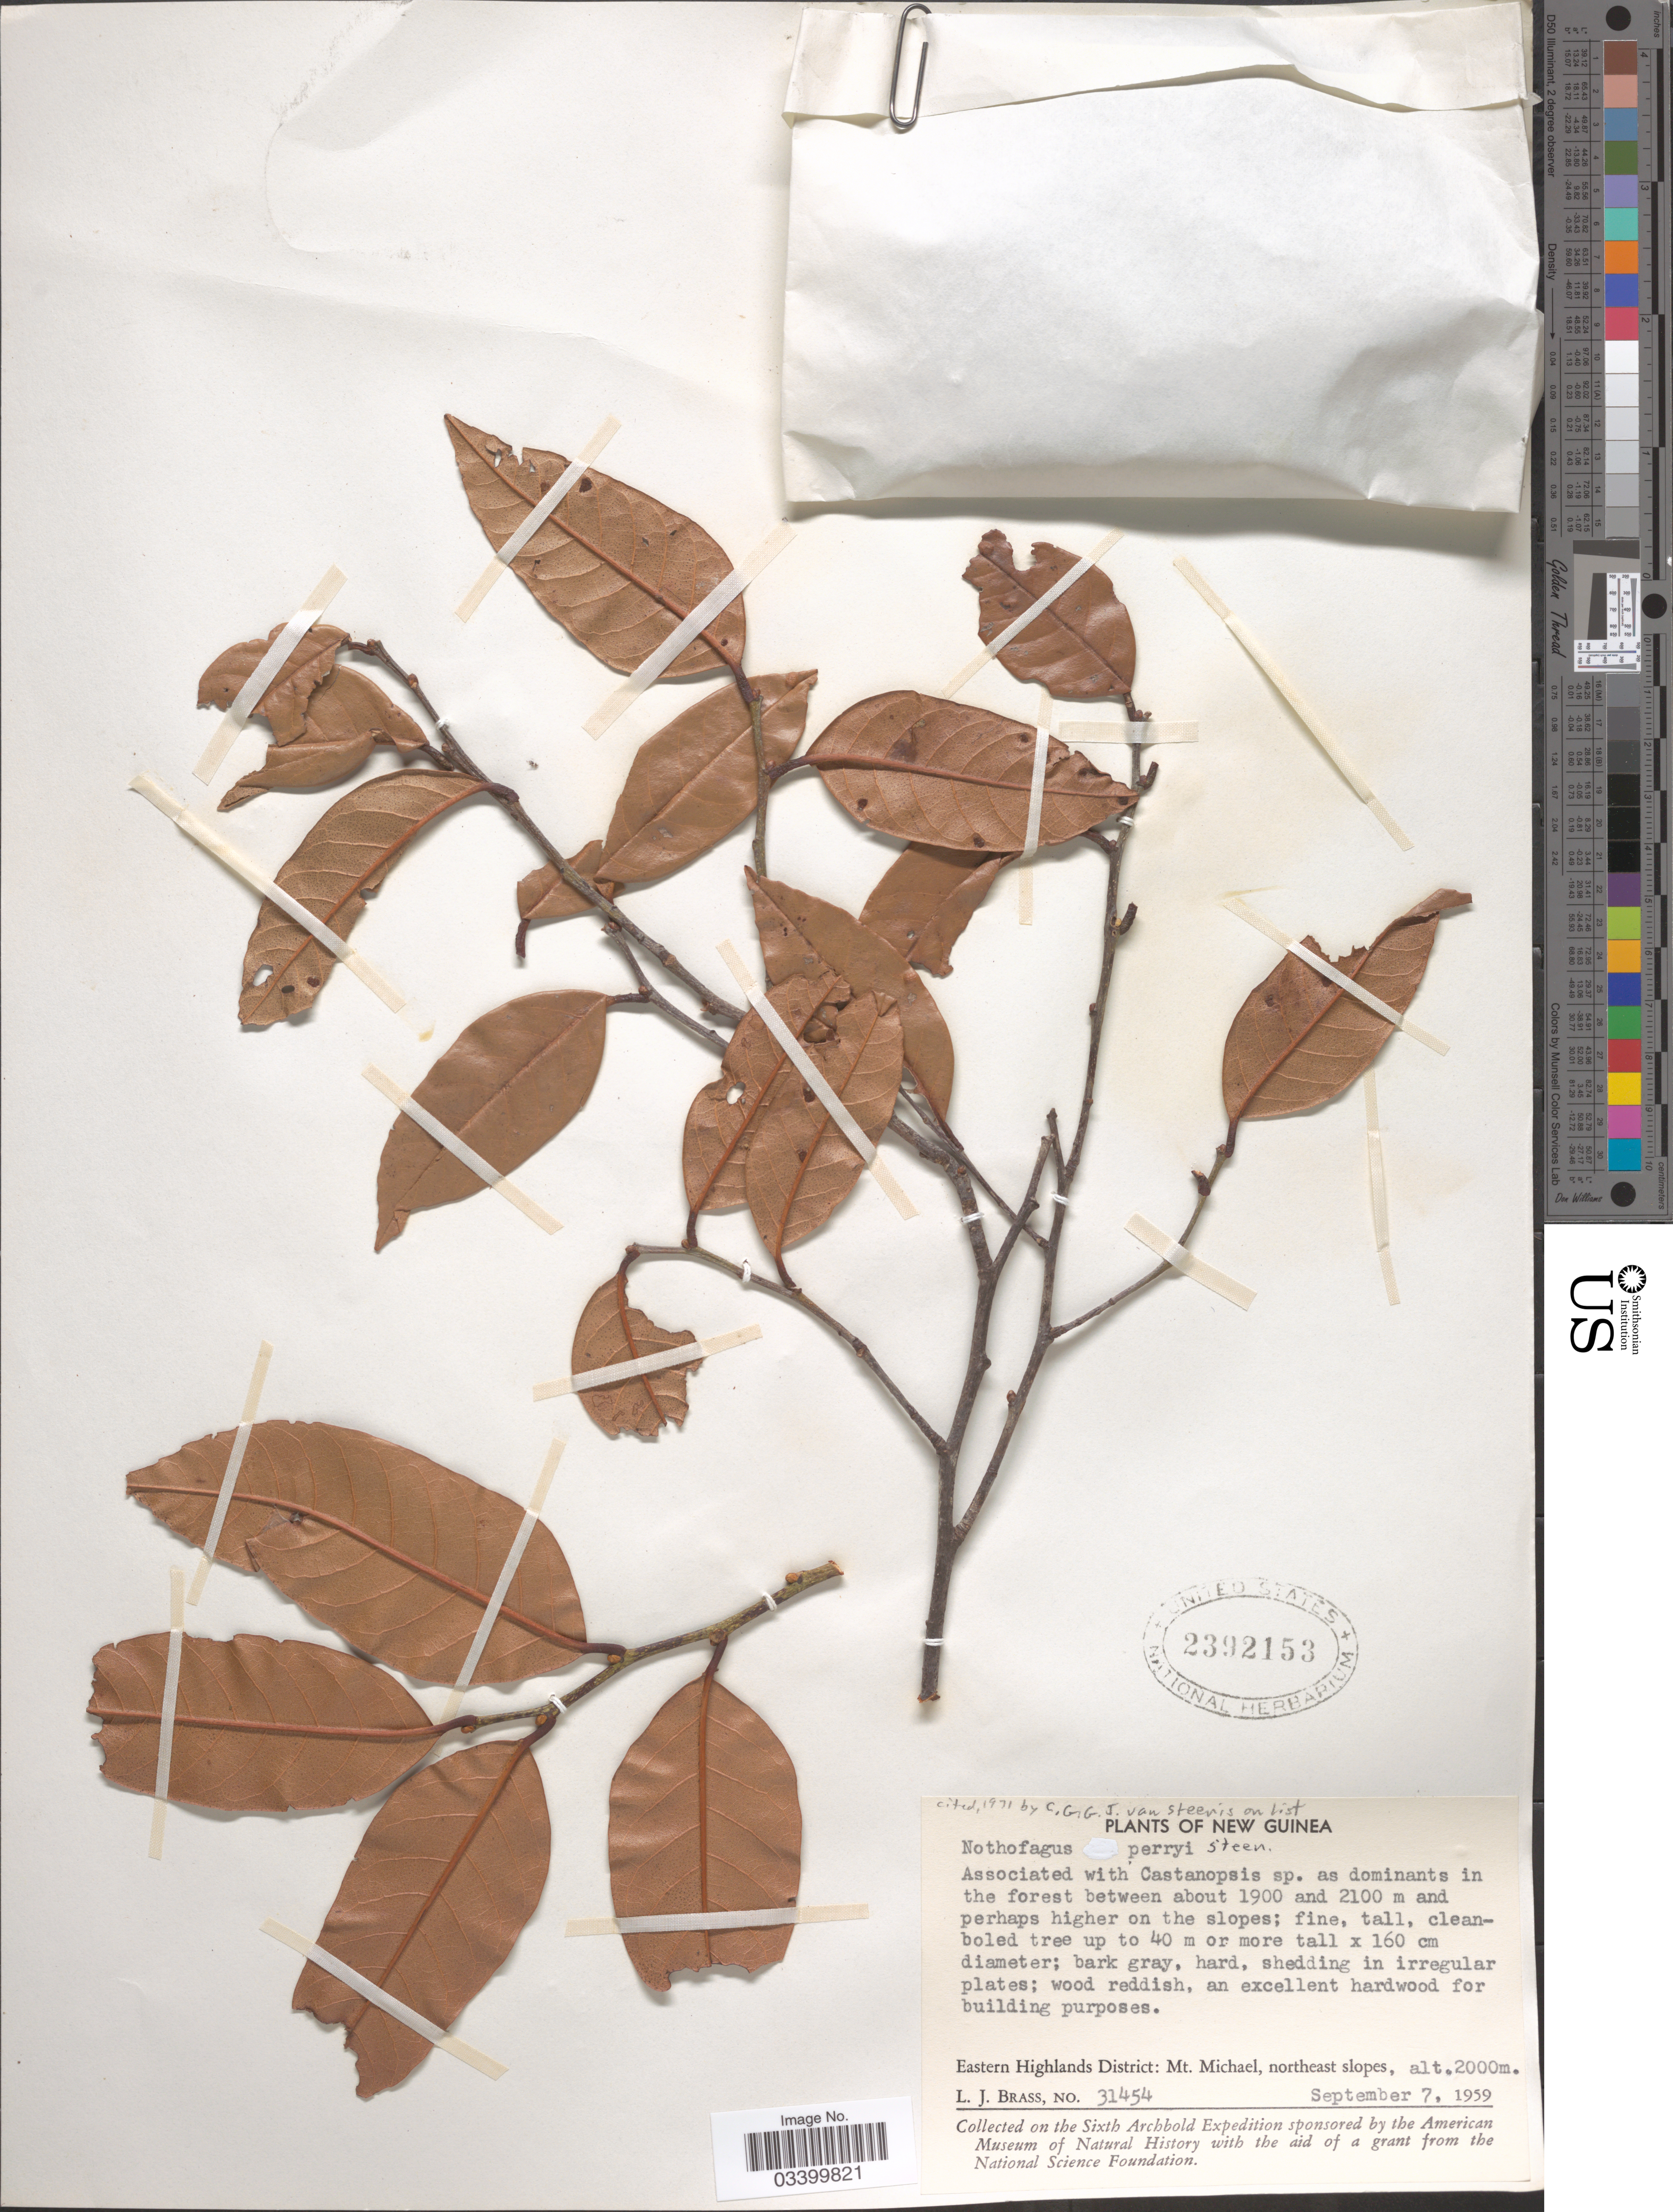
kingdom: Plantae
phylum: Tracheophyta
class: Magnoliopsida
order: Fagales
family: Nothofagaceae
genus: Nothofagus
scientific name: Nothofagus perryi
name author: Steenis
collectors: L. J. Brass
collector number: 31454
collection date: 1959-09-07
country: Papua New Guinea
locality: Eastern Highlands District: Mt. Michael, northeast slopes.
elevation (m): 2000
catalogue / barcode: US 2392153